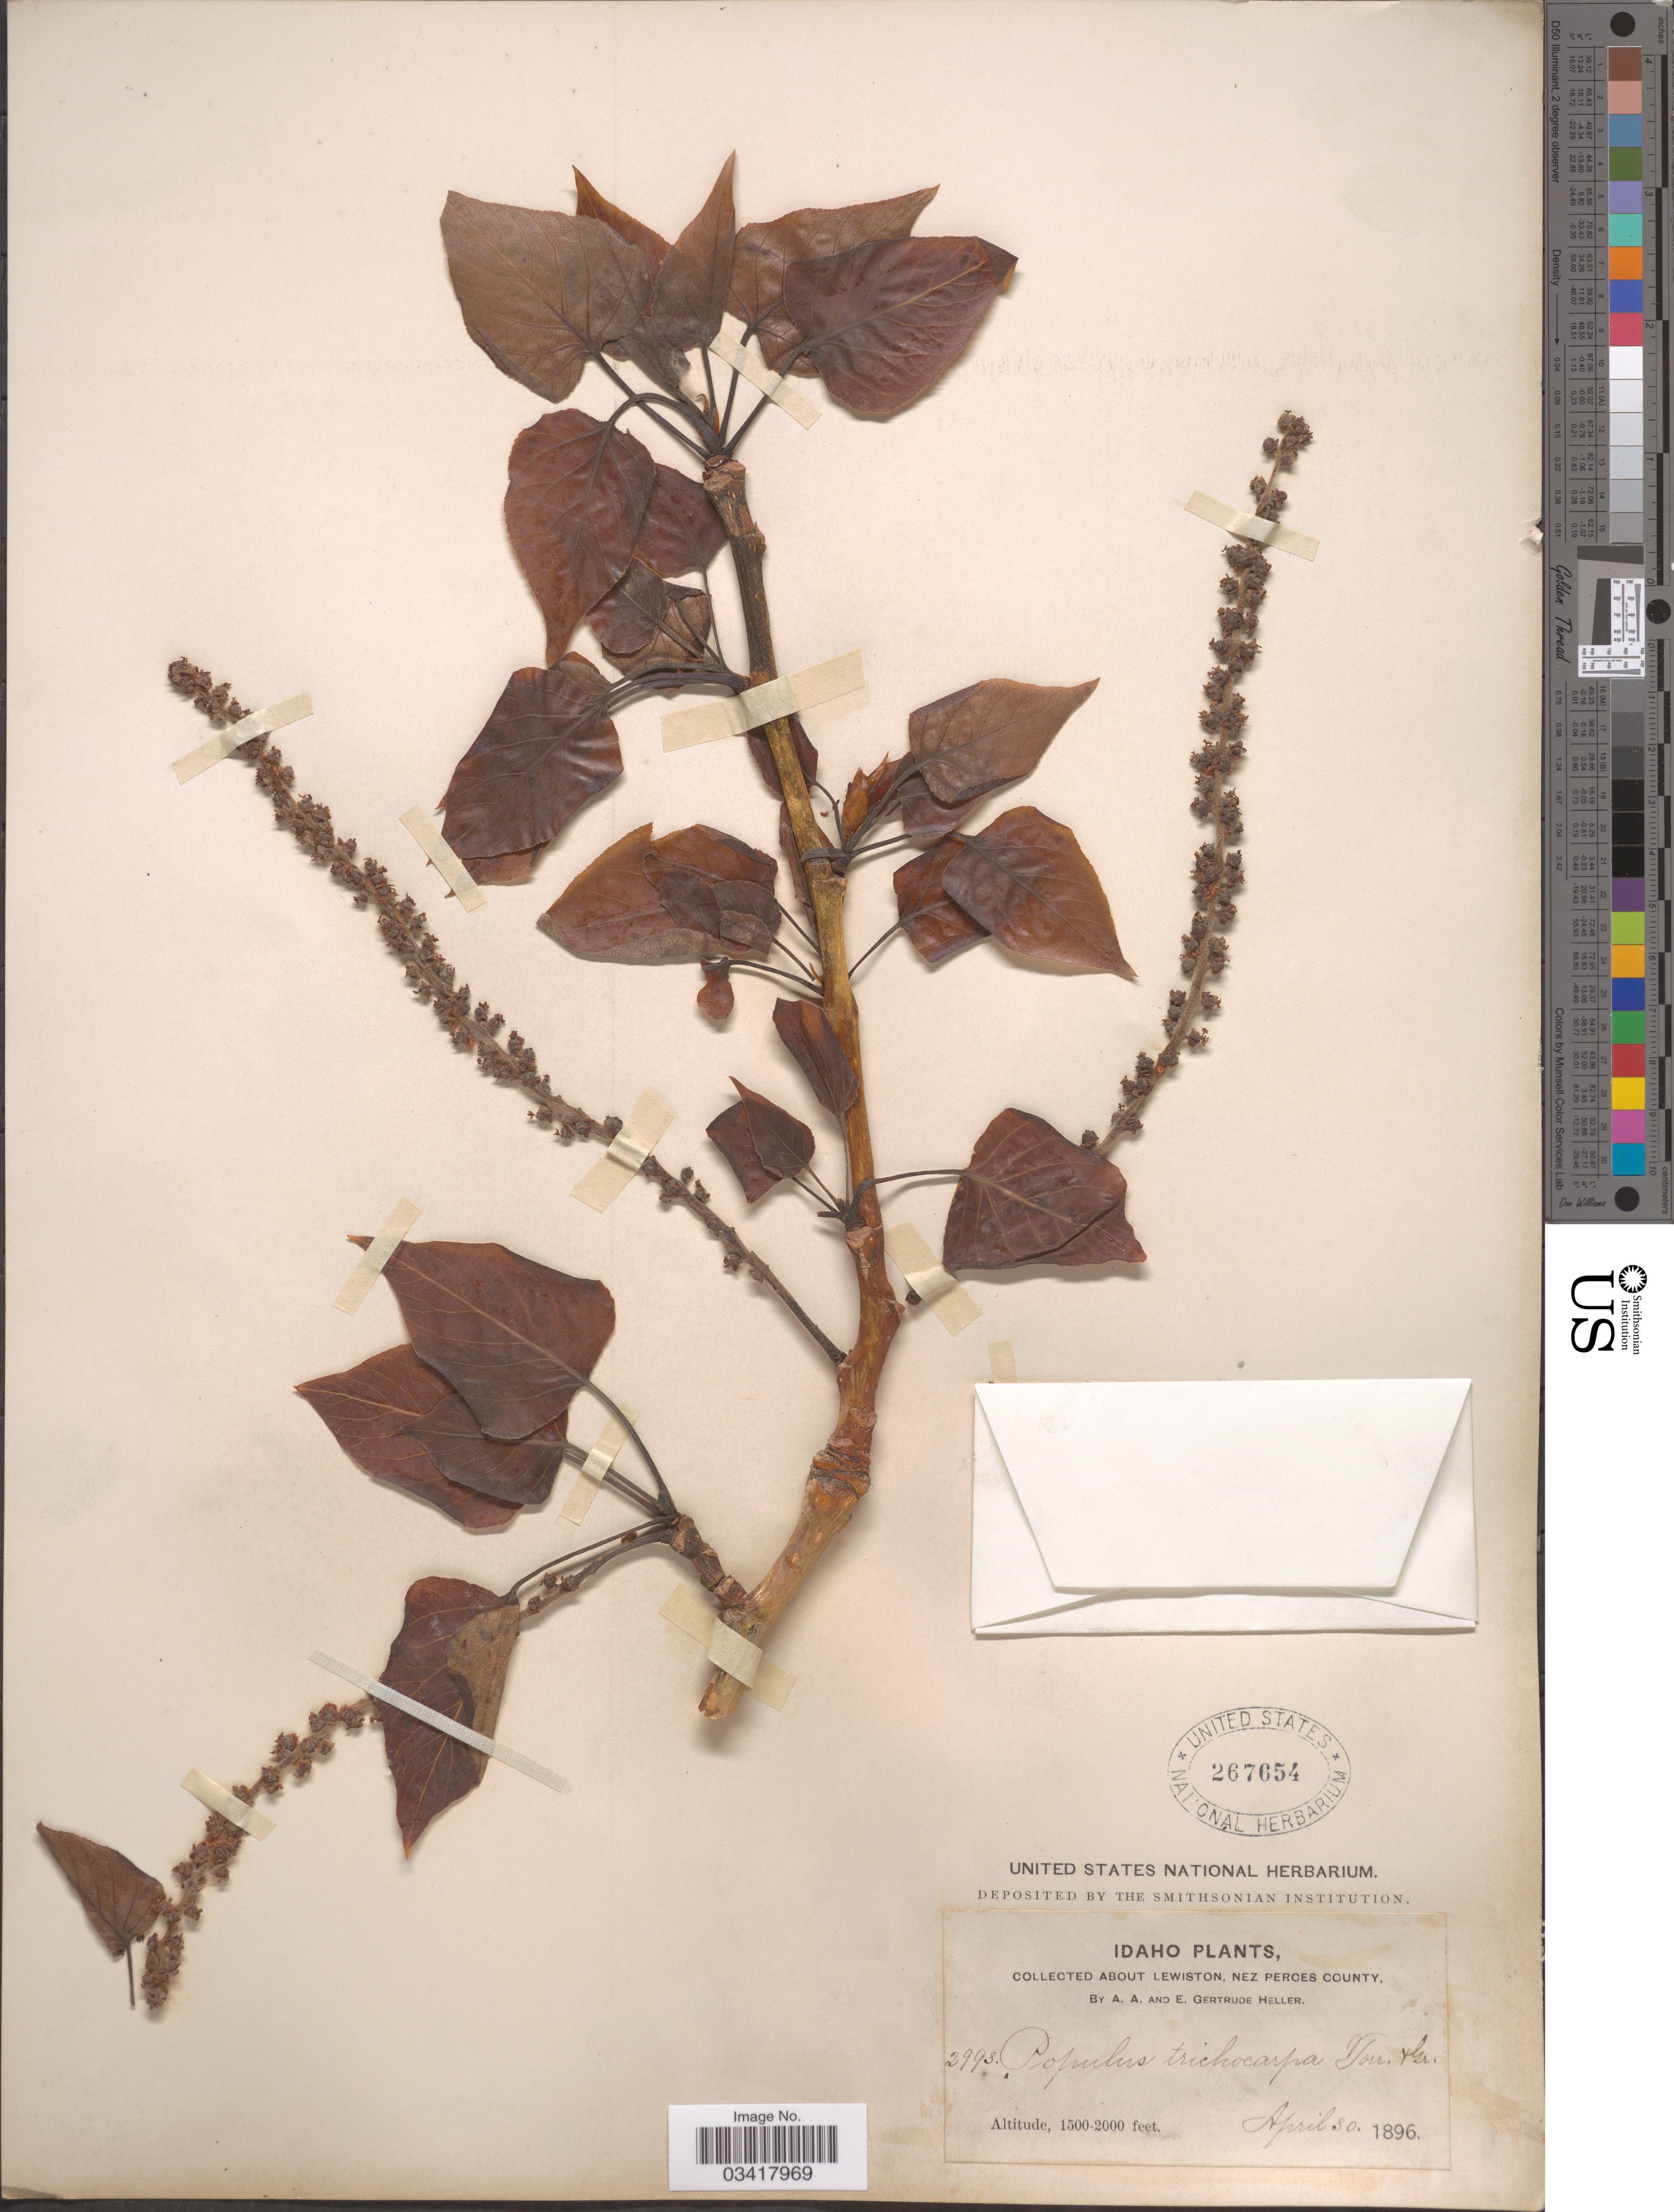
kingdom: Plantae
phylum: Tracheophyta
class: Magnoliopsida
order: Malpighiales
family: Salicaceae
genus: Populus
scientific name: Populus trichocarpa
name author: Torr. & A. Gray ex W. Hook.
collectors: A. A. Heller & E. G. Heller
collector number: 2993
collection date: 1896-04-30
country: United States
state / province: Idaho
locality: Bout Lewiston, Nez Perces County.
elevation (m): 457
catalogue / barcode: US 267654